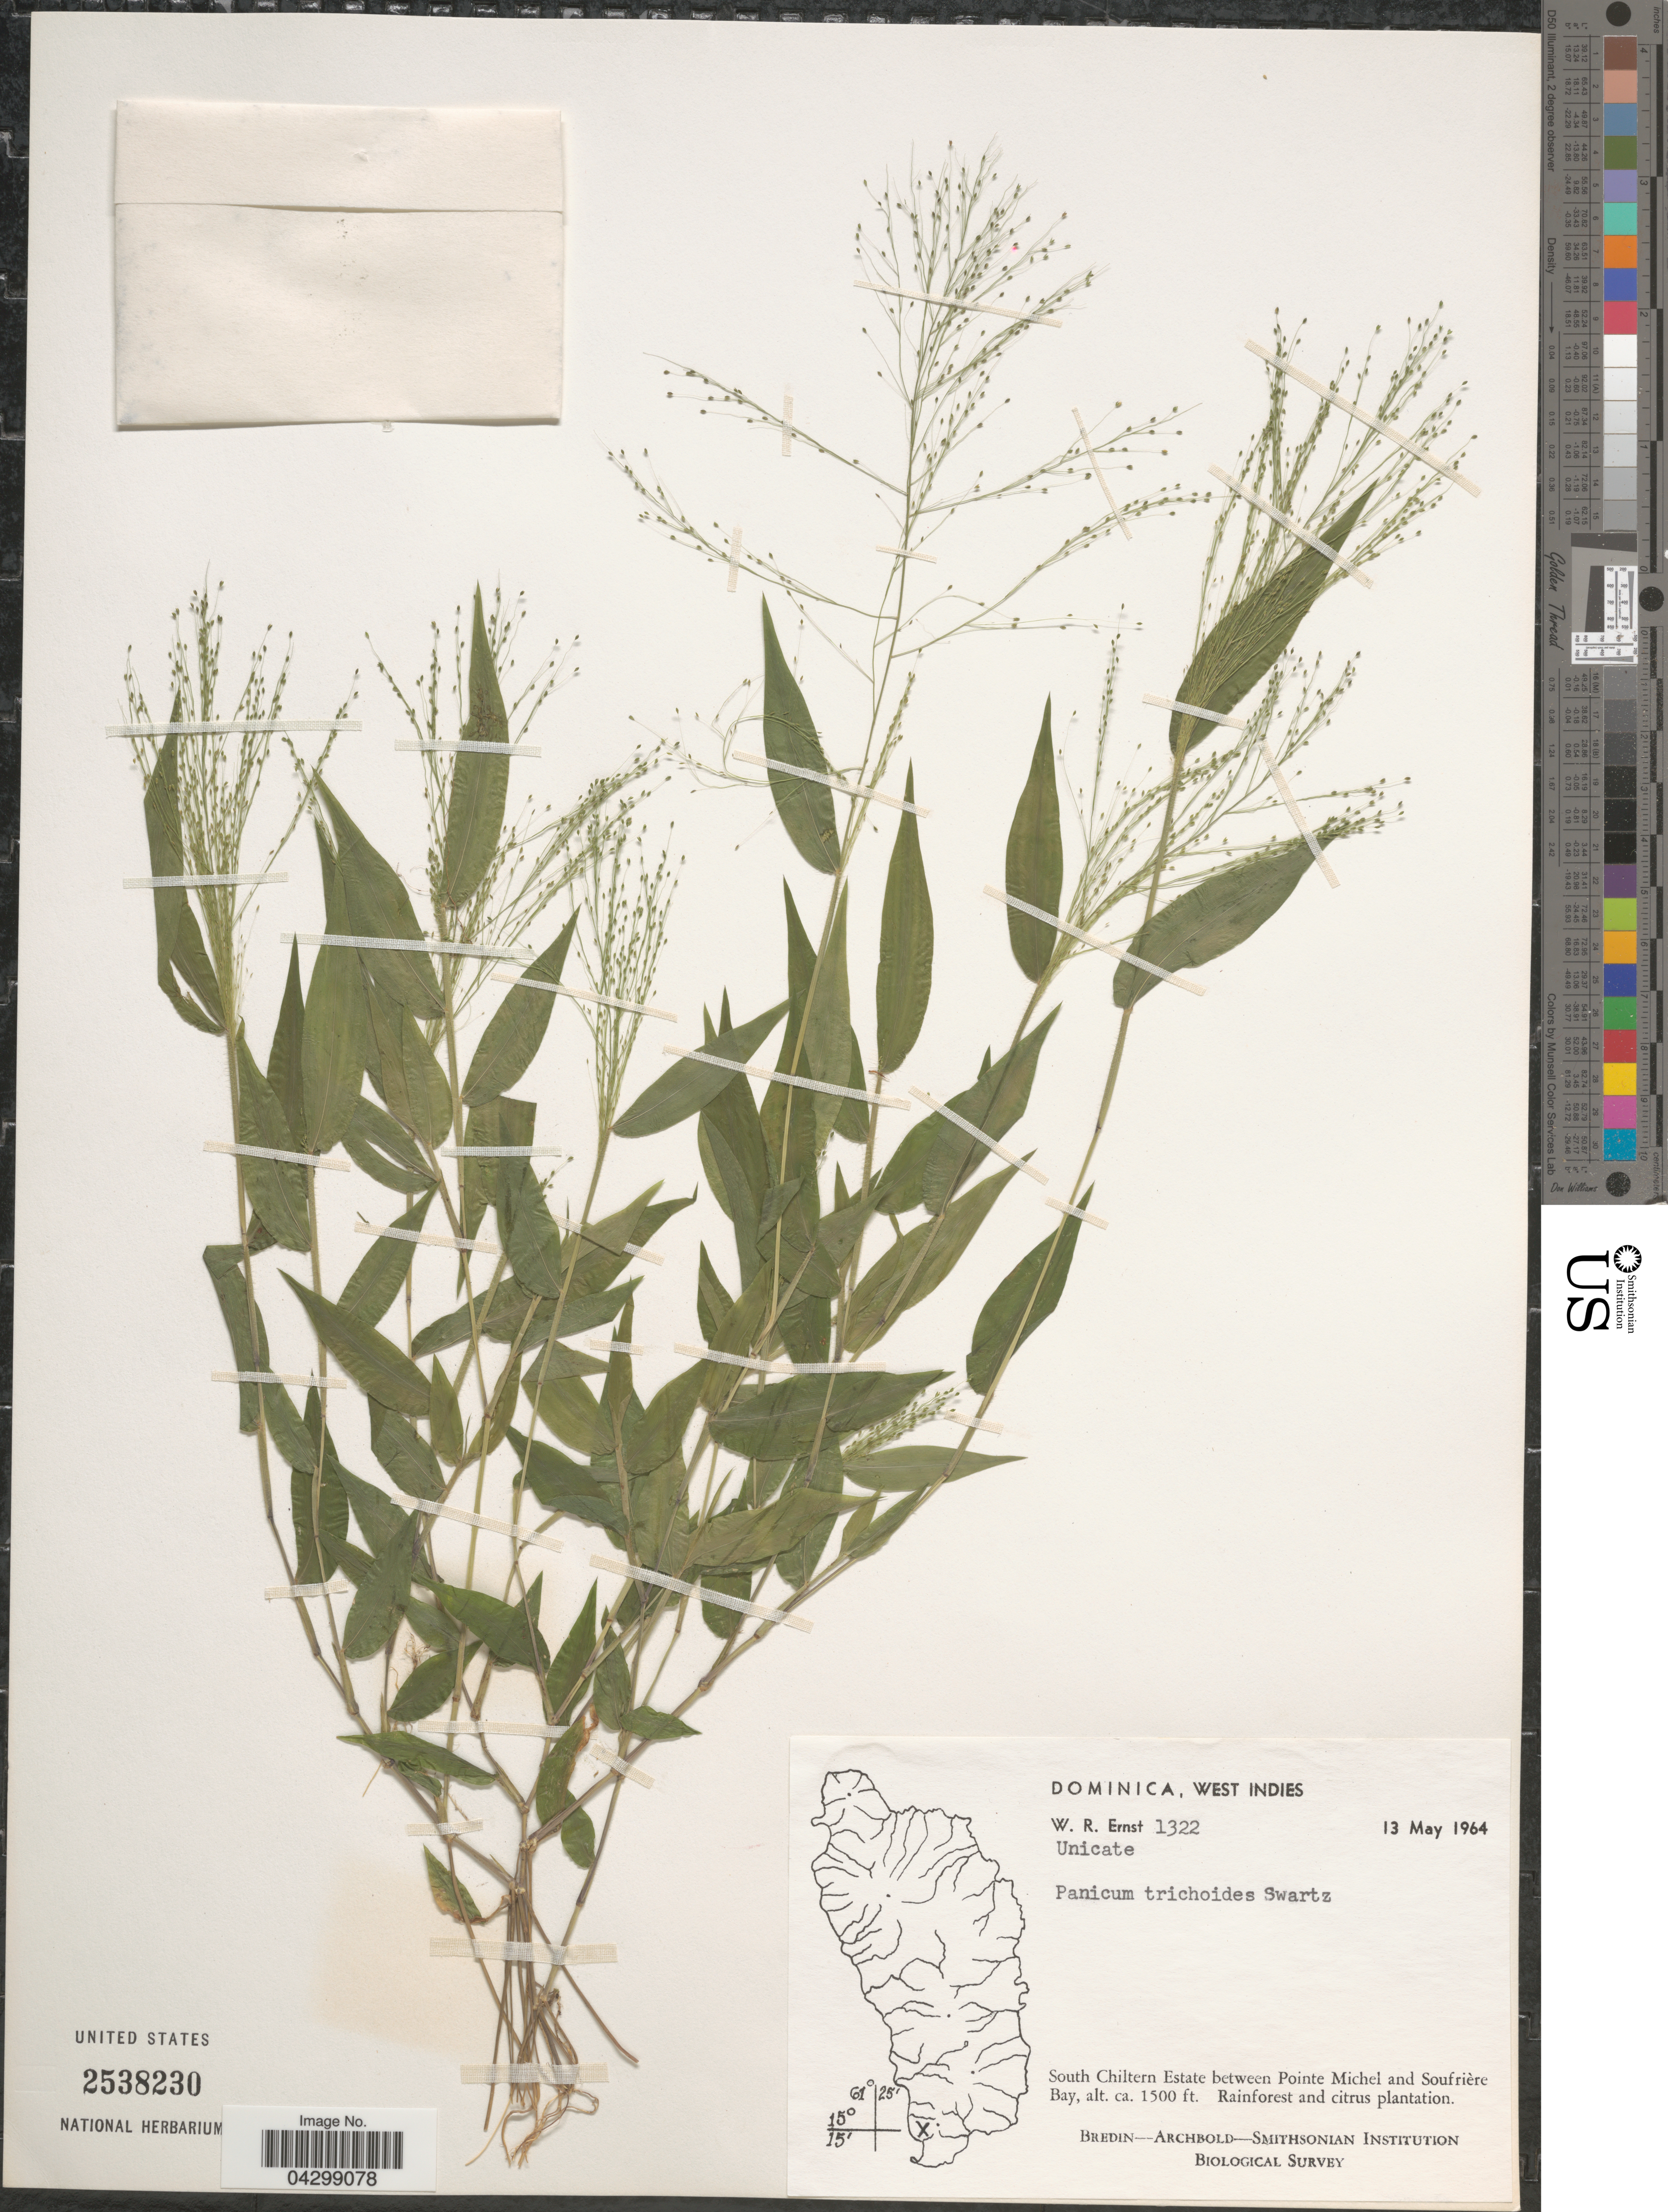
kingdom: Plantae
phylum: Tracheophyta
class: Liliopsida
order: Poales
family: Poaceae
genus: Panicum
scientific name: Panicum trichoides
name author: Sw.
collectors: W. R. Ernst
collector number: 1322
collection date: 1964-05-13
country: Dominica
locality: South Chiltern Estate between Pointe Michel and Soufrière Bay. Bredin - Archbold - Smithsonian Institution Biological Survey.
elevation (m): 457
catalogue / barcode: US 2538230